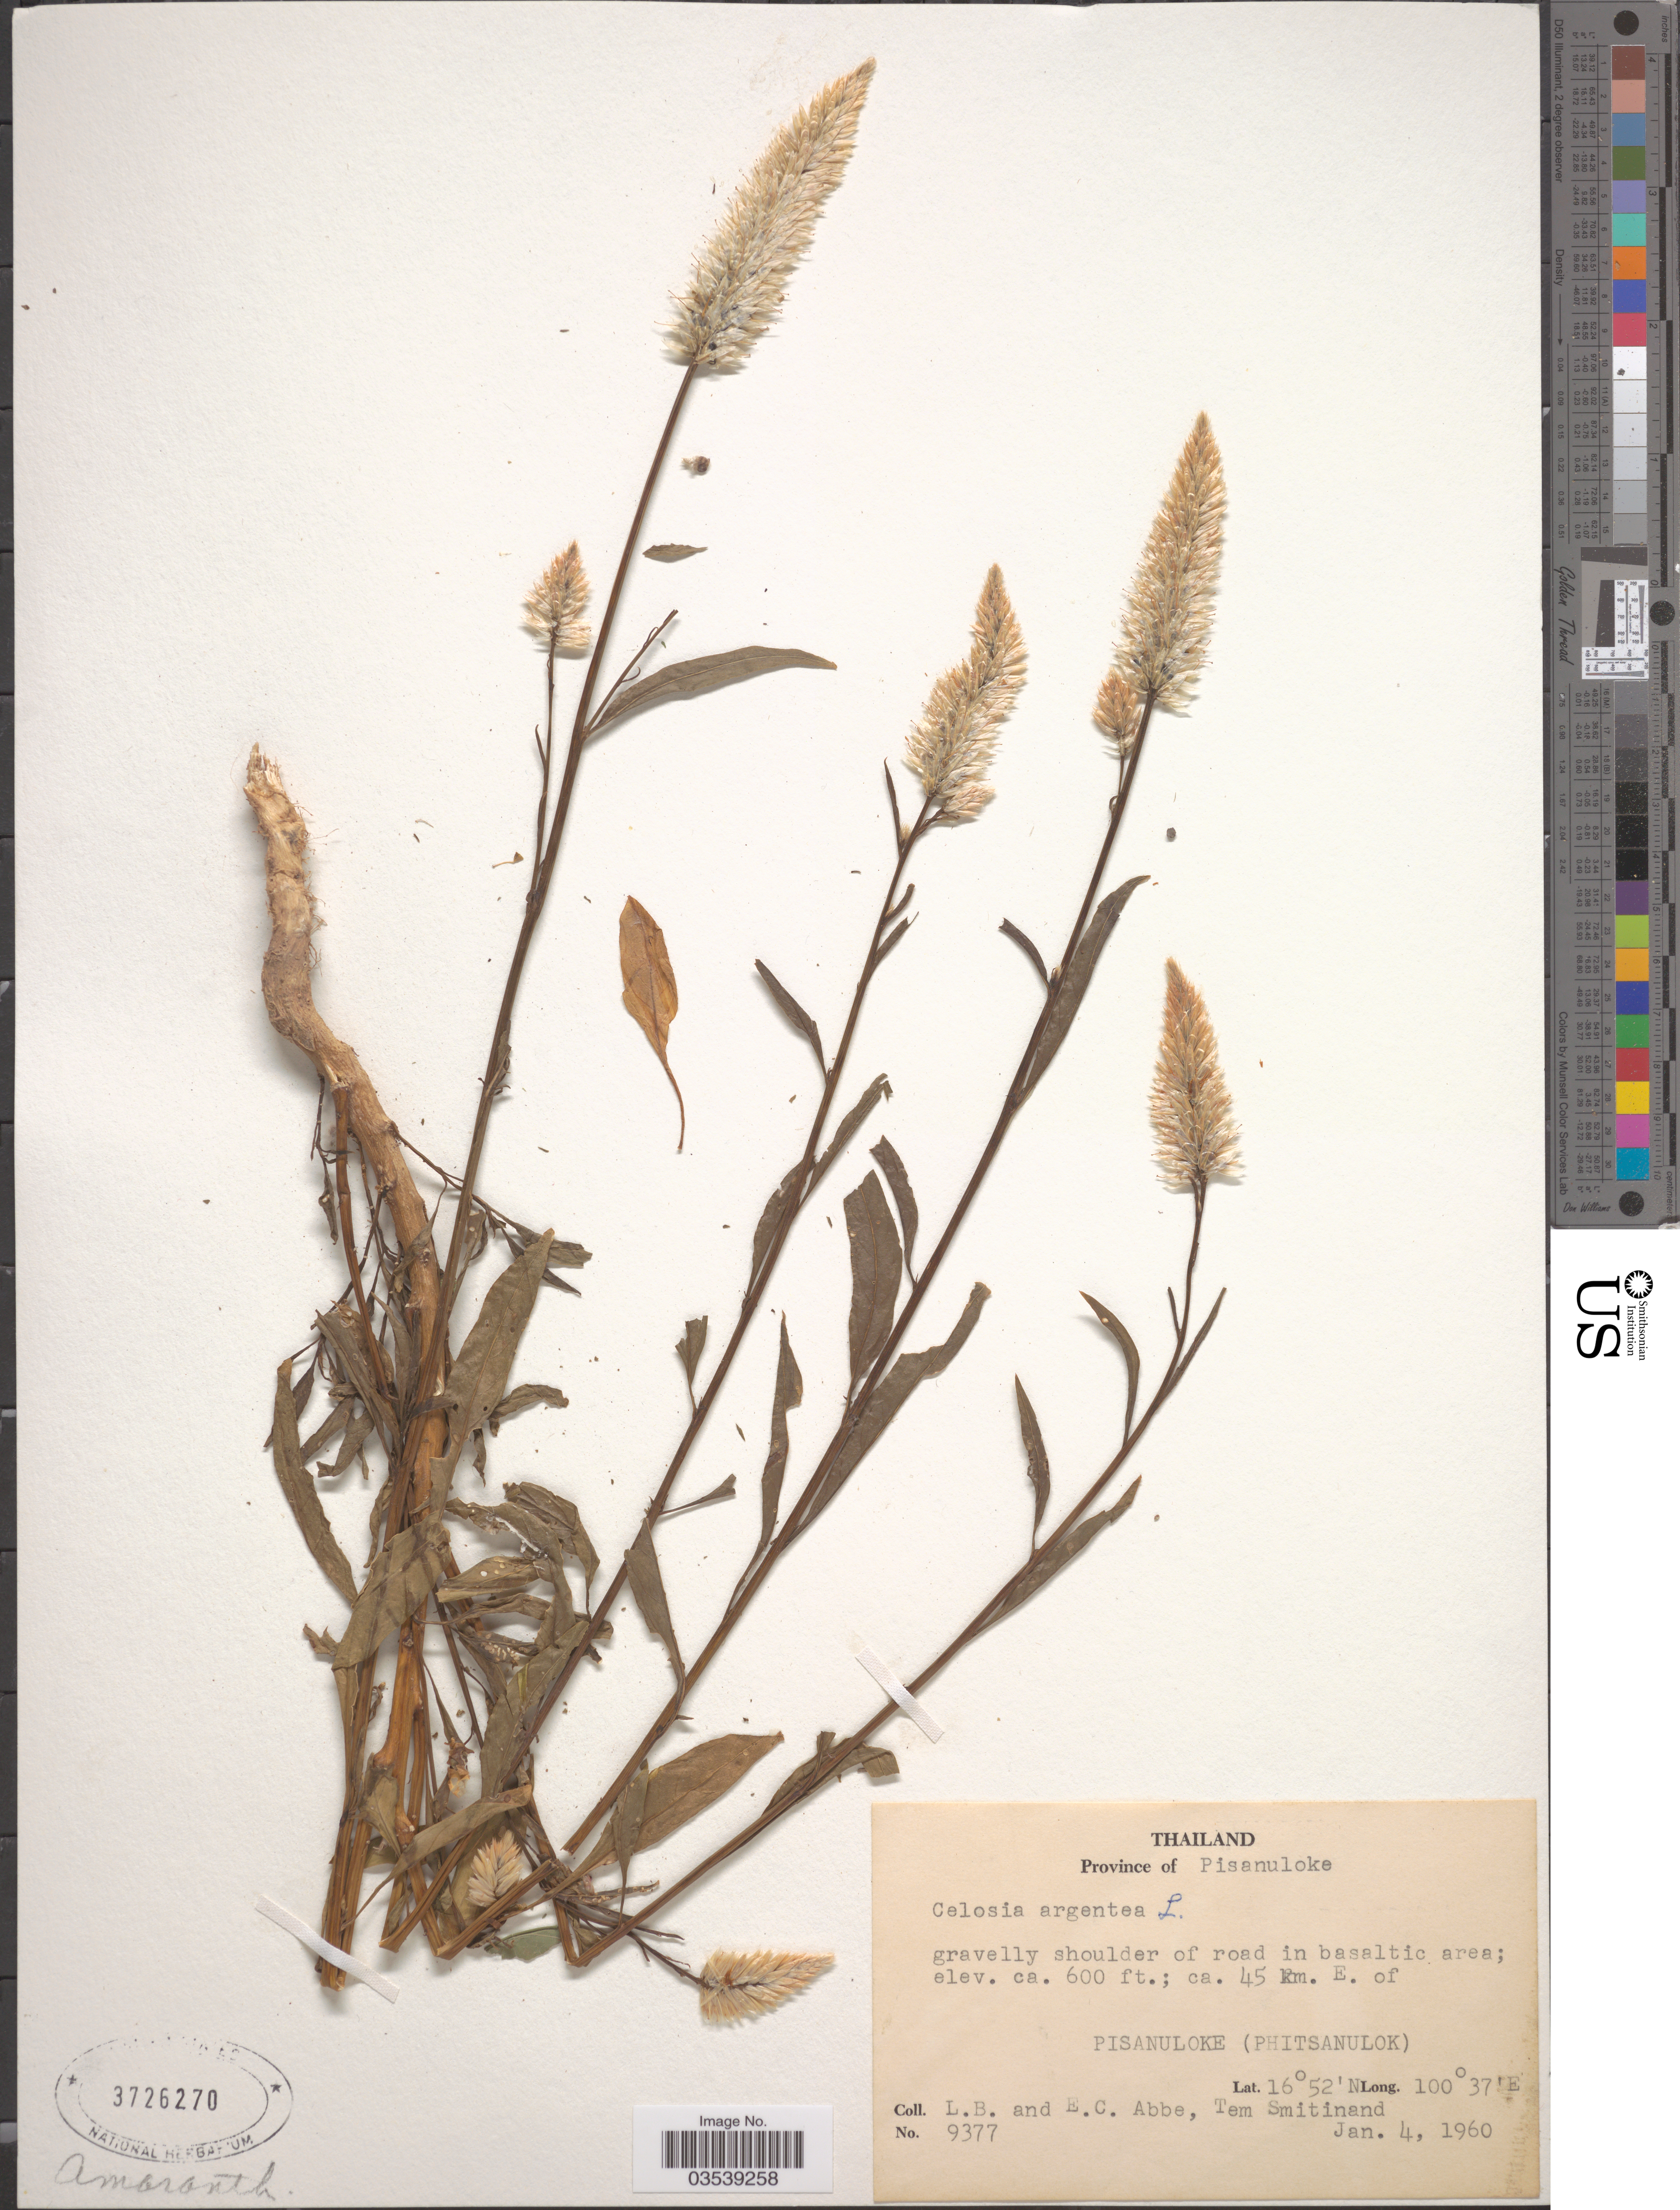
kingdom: Plantae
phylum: Tracheophyta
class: Magnoliopsida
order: Caryophyllales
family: Amaranthaceae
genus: Celosia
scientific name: Celosia argentea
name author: L.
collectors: L. B. Abbe, E. C. Abbe & T. Smitinand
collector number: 9377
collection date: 1960-01-04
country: Thailand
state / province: Phitsanulok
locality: Province of Pisanuloke. Gravellu shoulder of road in basaltic area.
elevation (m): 183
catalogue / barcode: US 3726270